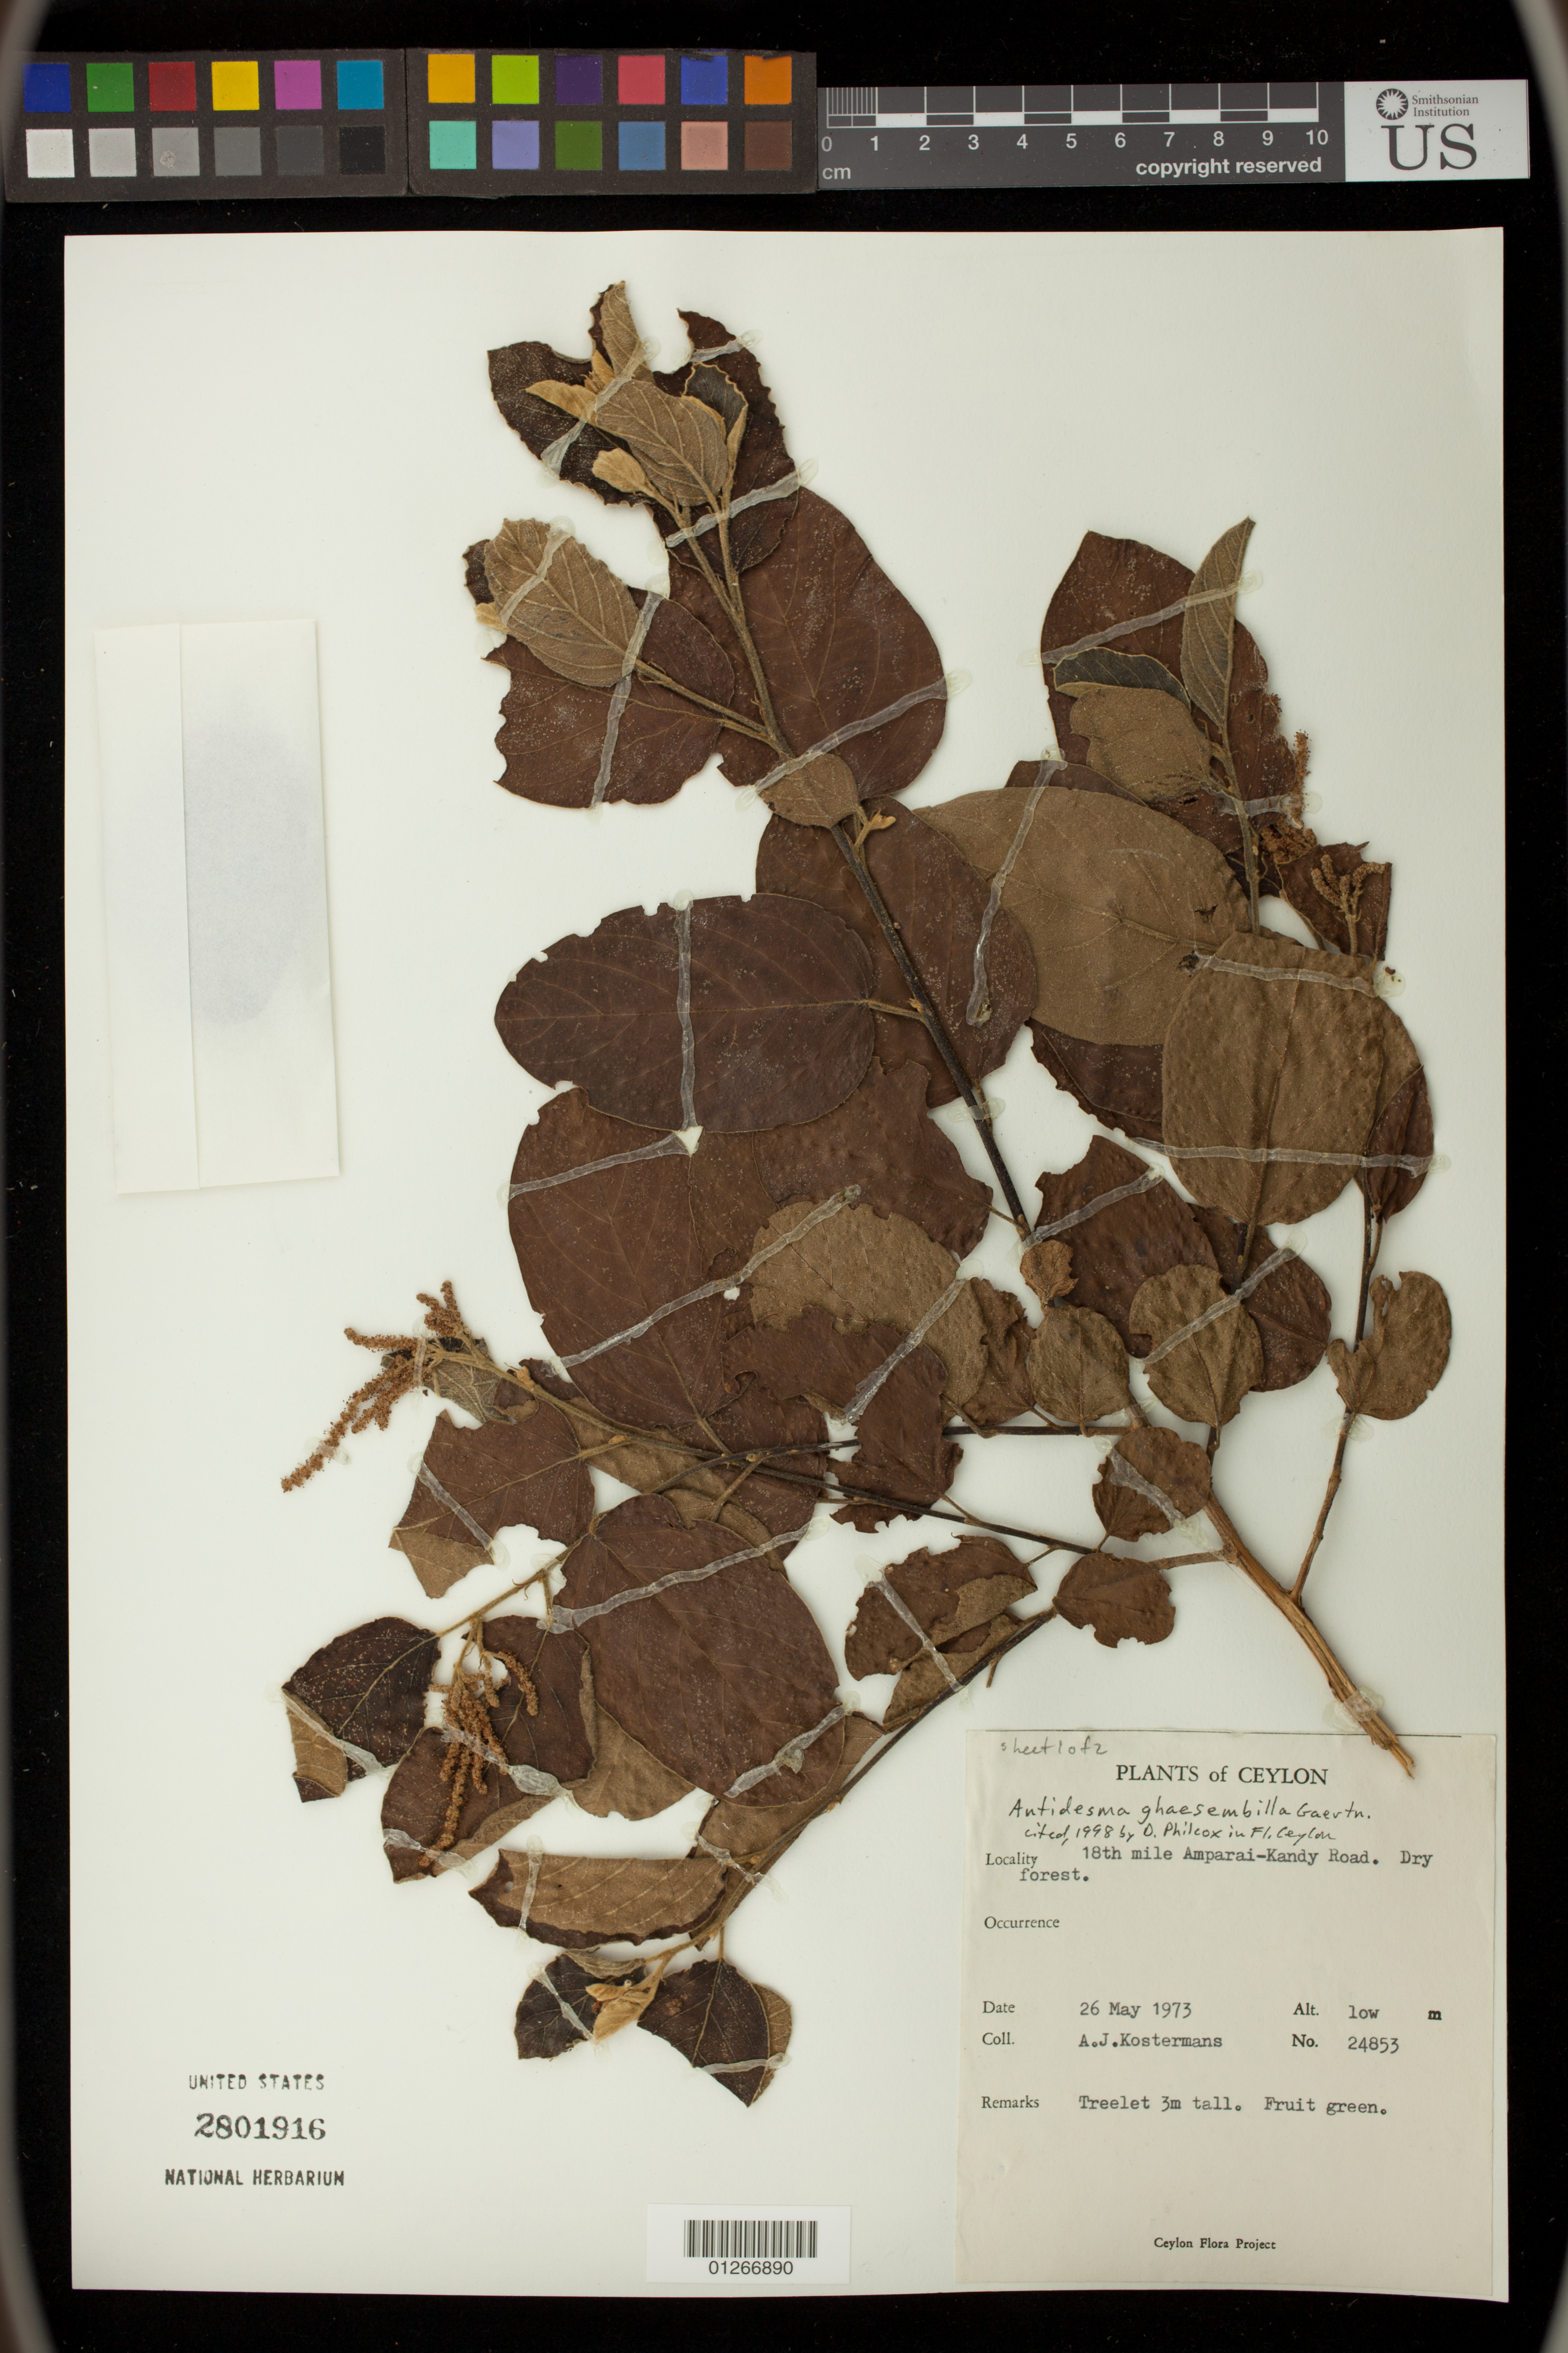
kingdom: Plantae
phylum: Tracheophyta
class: Magnoliopsida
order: Malpighiales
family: Phyllanthaceae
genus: Antidesma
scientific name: Antidesma ghaesembilla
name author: Gaertn.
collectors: A. J. G. Kostermans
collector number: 24853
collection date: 1973-05-26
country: Sri Lanka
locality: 18th mile Amparai-Kandy Road.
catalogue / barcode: US 2801916